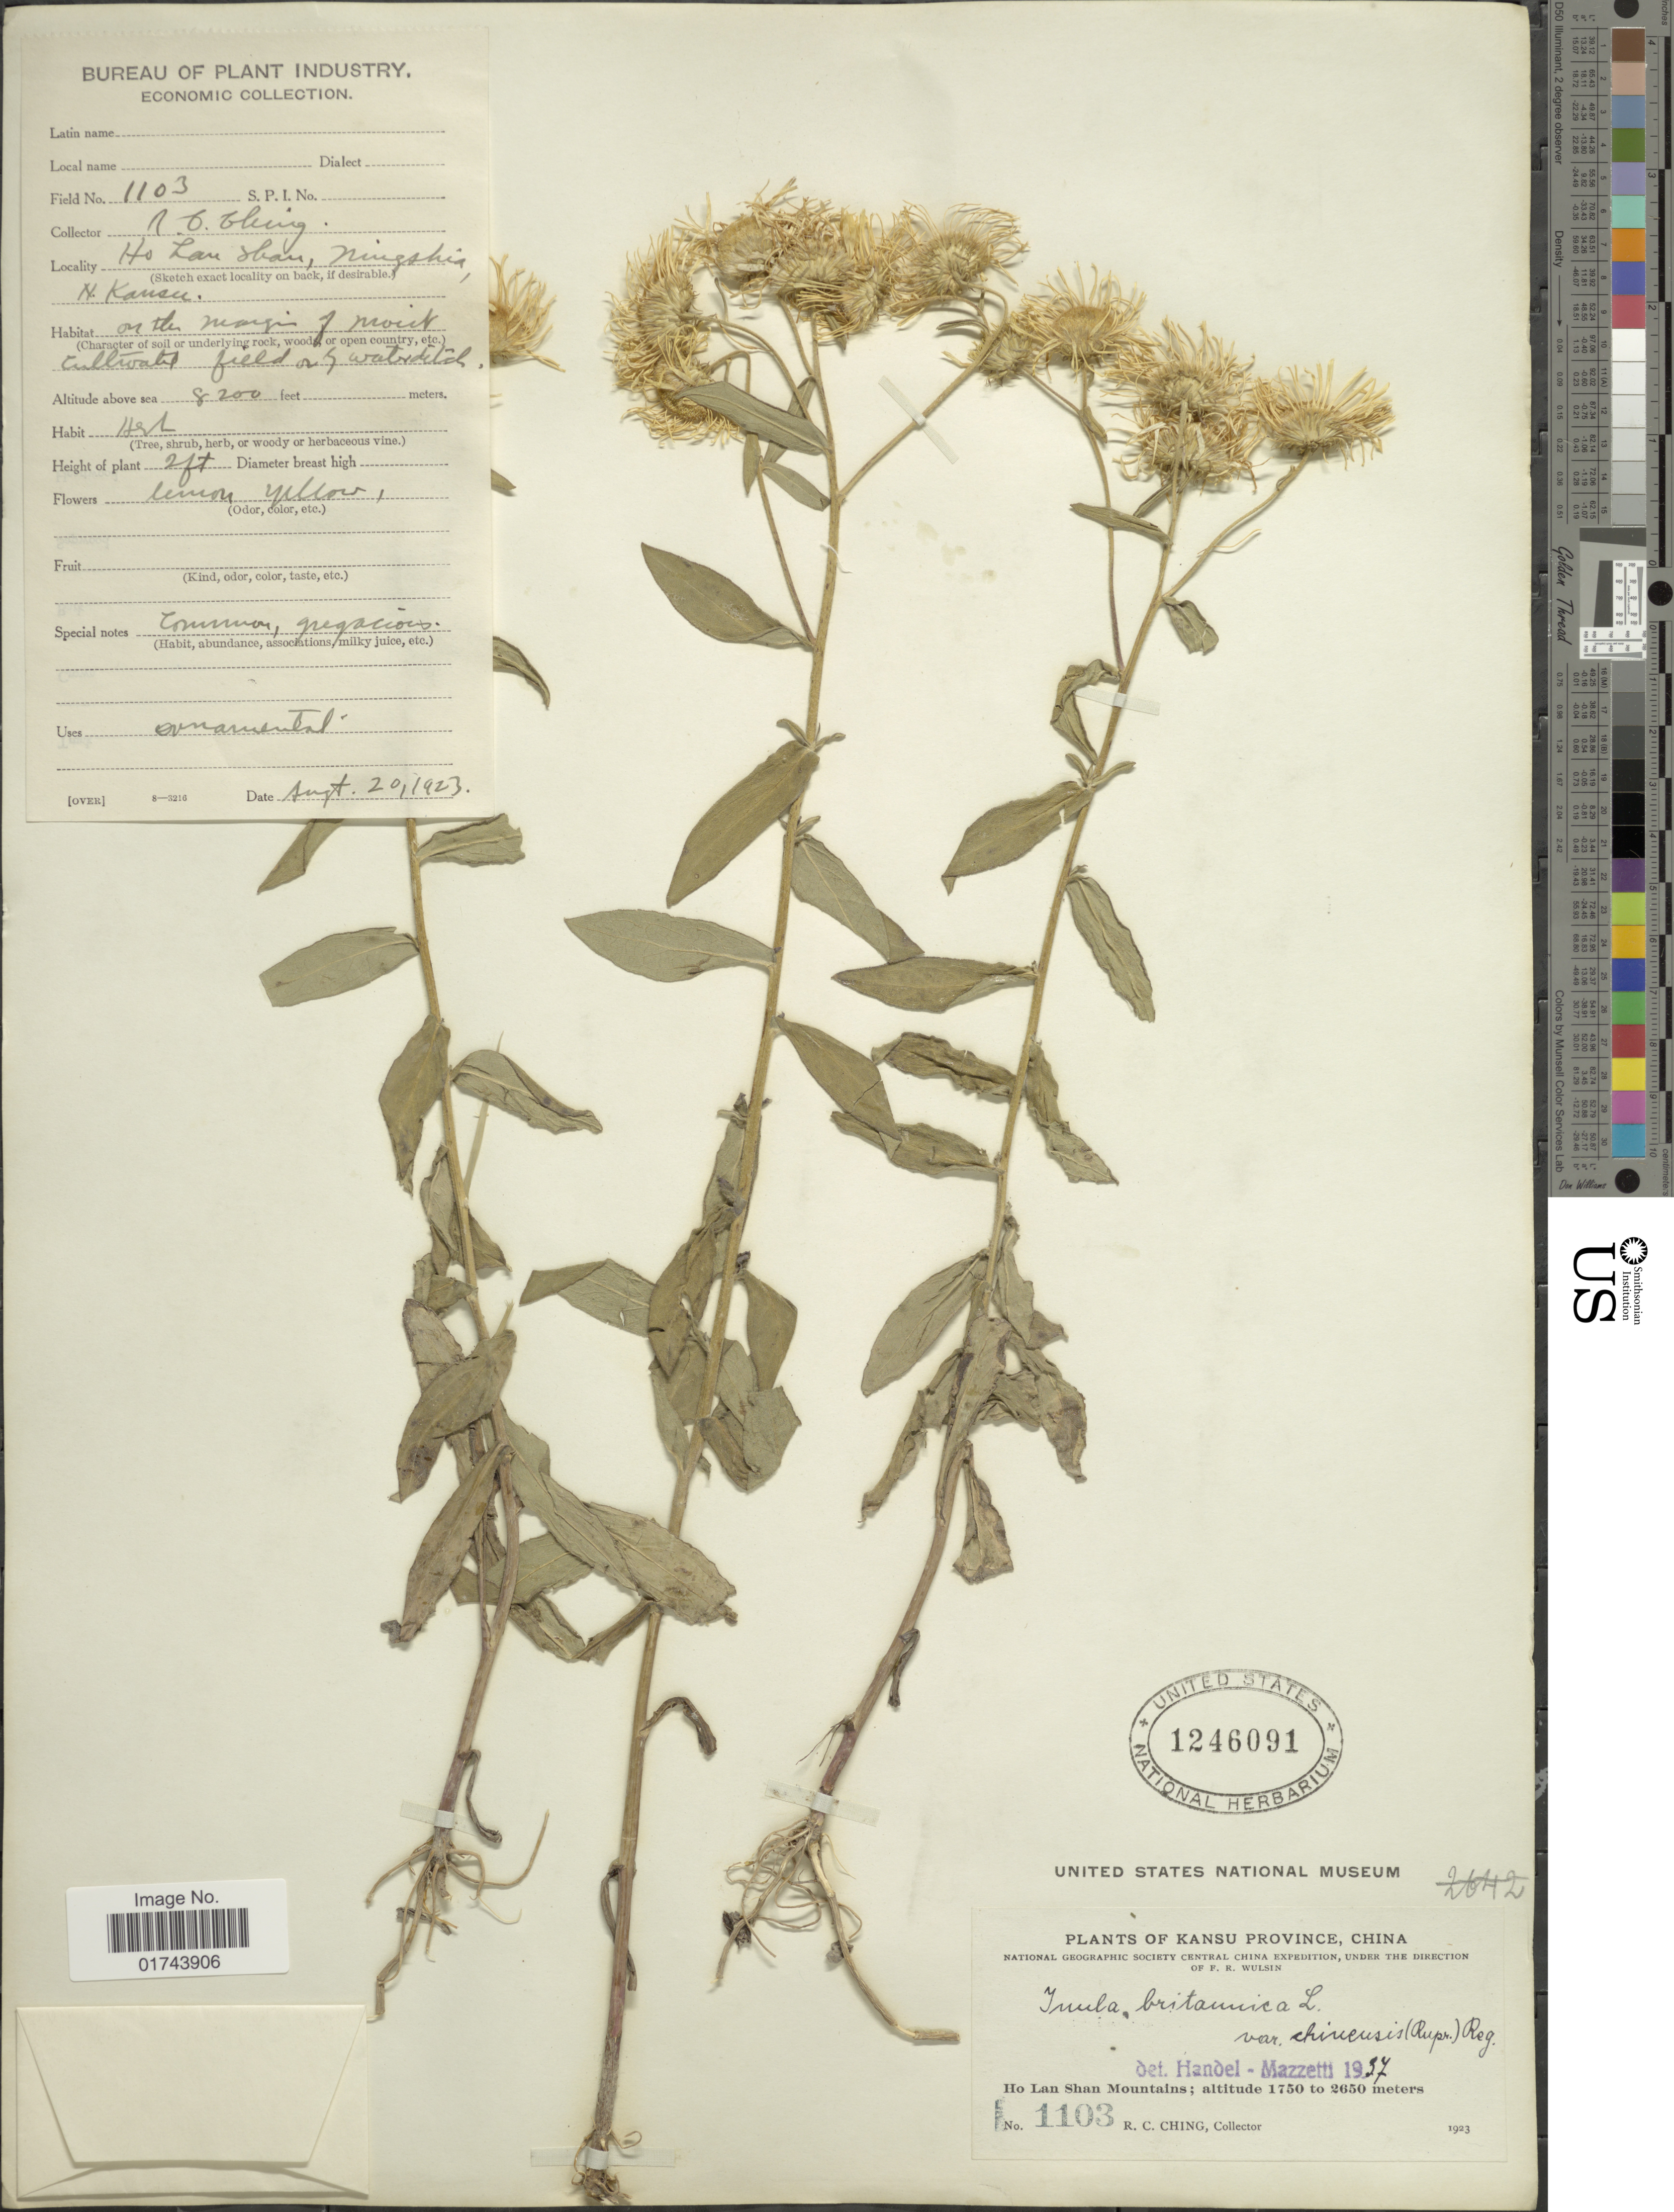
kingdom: Plantae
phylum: Tracheophyta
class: Magnoliopsida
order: Asterales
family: Asteraceae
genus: Inula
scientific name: Inula britannica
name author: L.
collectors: R. C. Ching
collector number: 1103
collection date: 1923-09-20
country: China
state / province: Gansu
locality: Kansu Province, Ho Lan Shan Mountains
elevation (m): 2499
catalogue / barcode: US 1246091